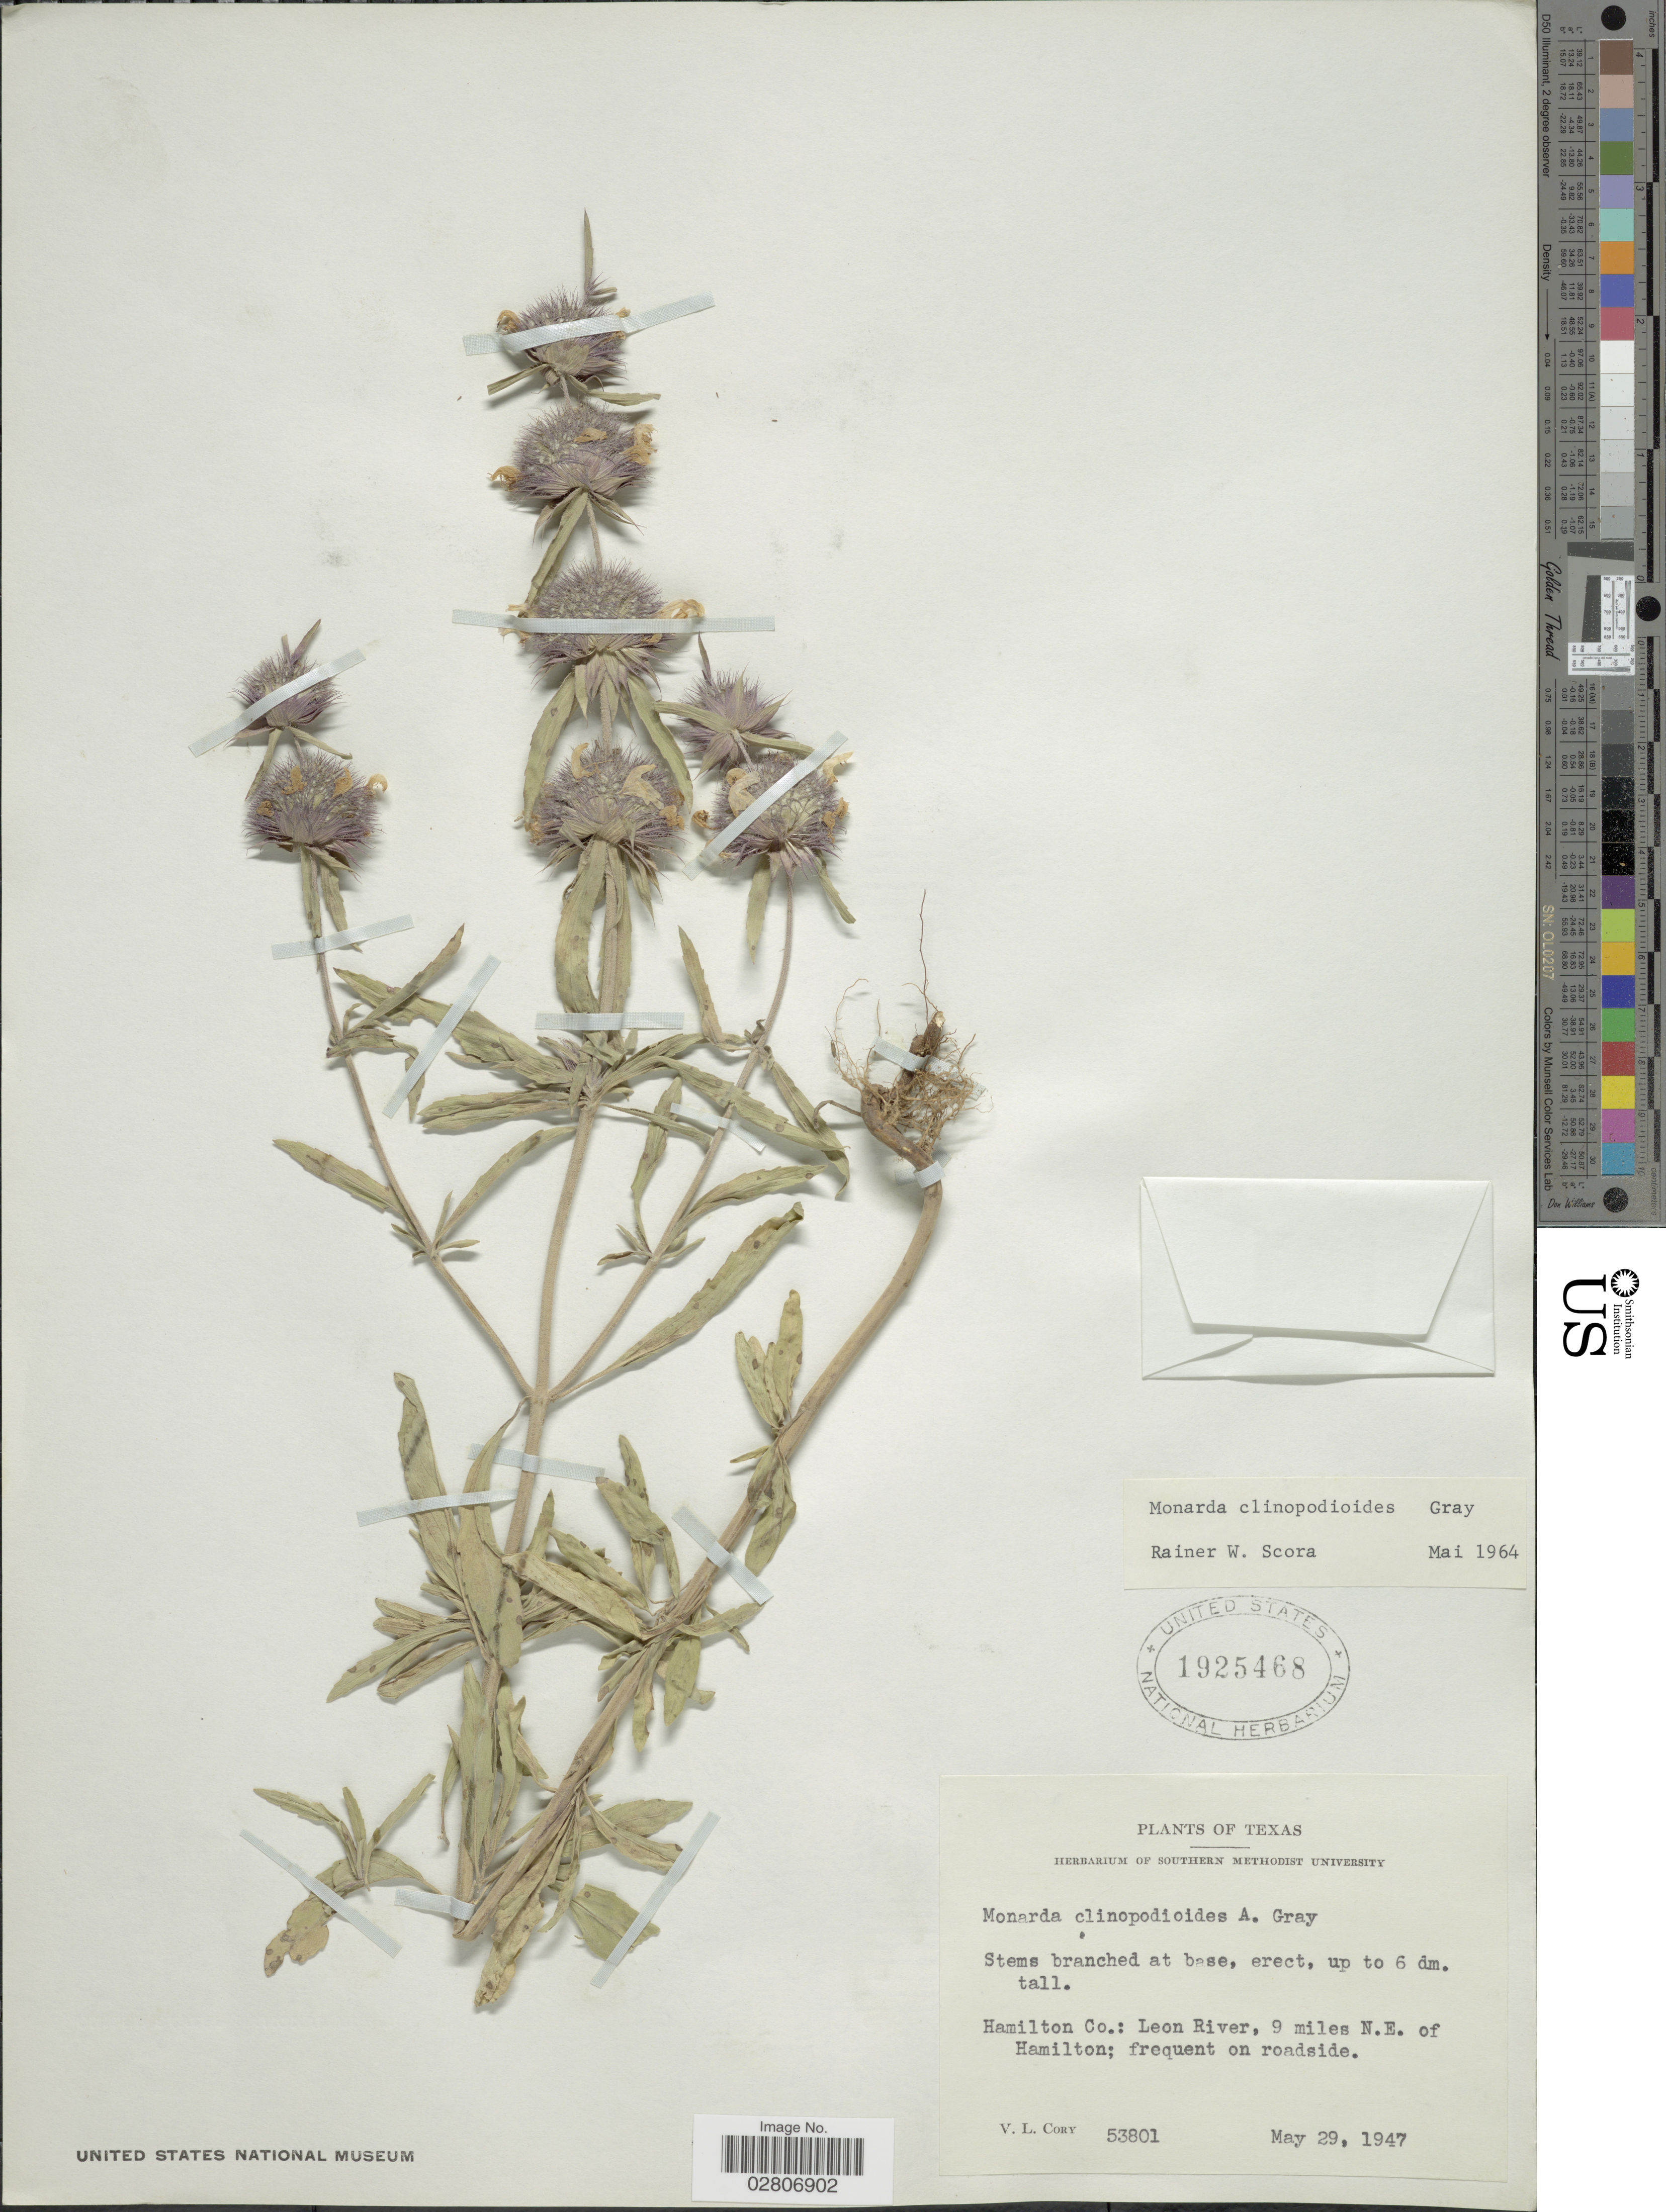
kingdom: Plantae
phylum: Tracheophyta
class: Magnoliopsida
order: Lamiales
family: Lamiaceae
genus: Monarda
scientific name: Monarda clinopodioides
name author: A. Gray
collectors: V. Cory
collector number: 53801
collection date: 1947-05-29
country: United States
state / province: Texas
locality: Hamilton Co.: Leon River, 9 miles N.E. of Hamilton; frequent on roadside.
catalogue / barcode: US 1925468